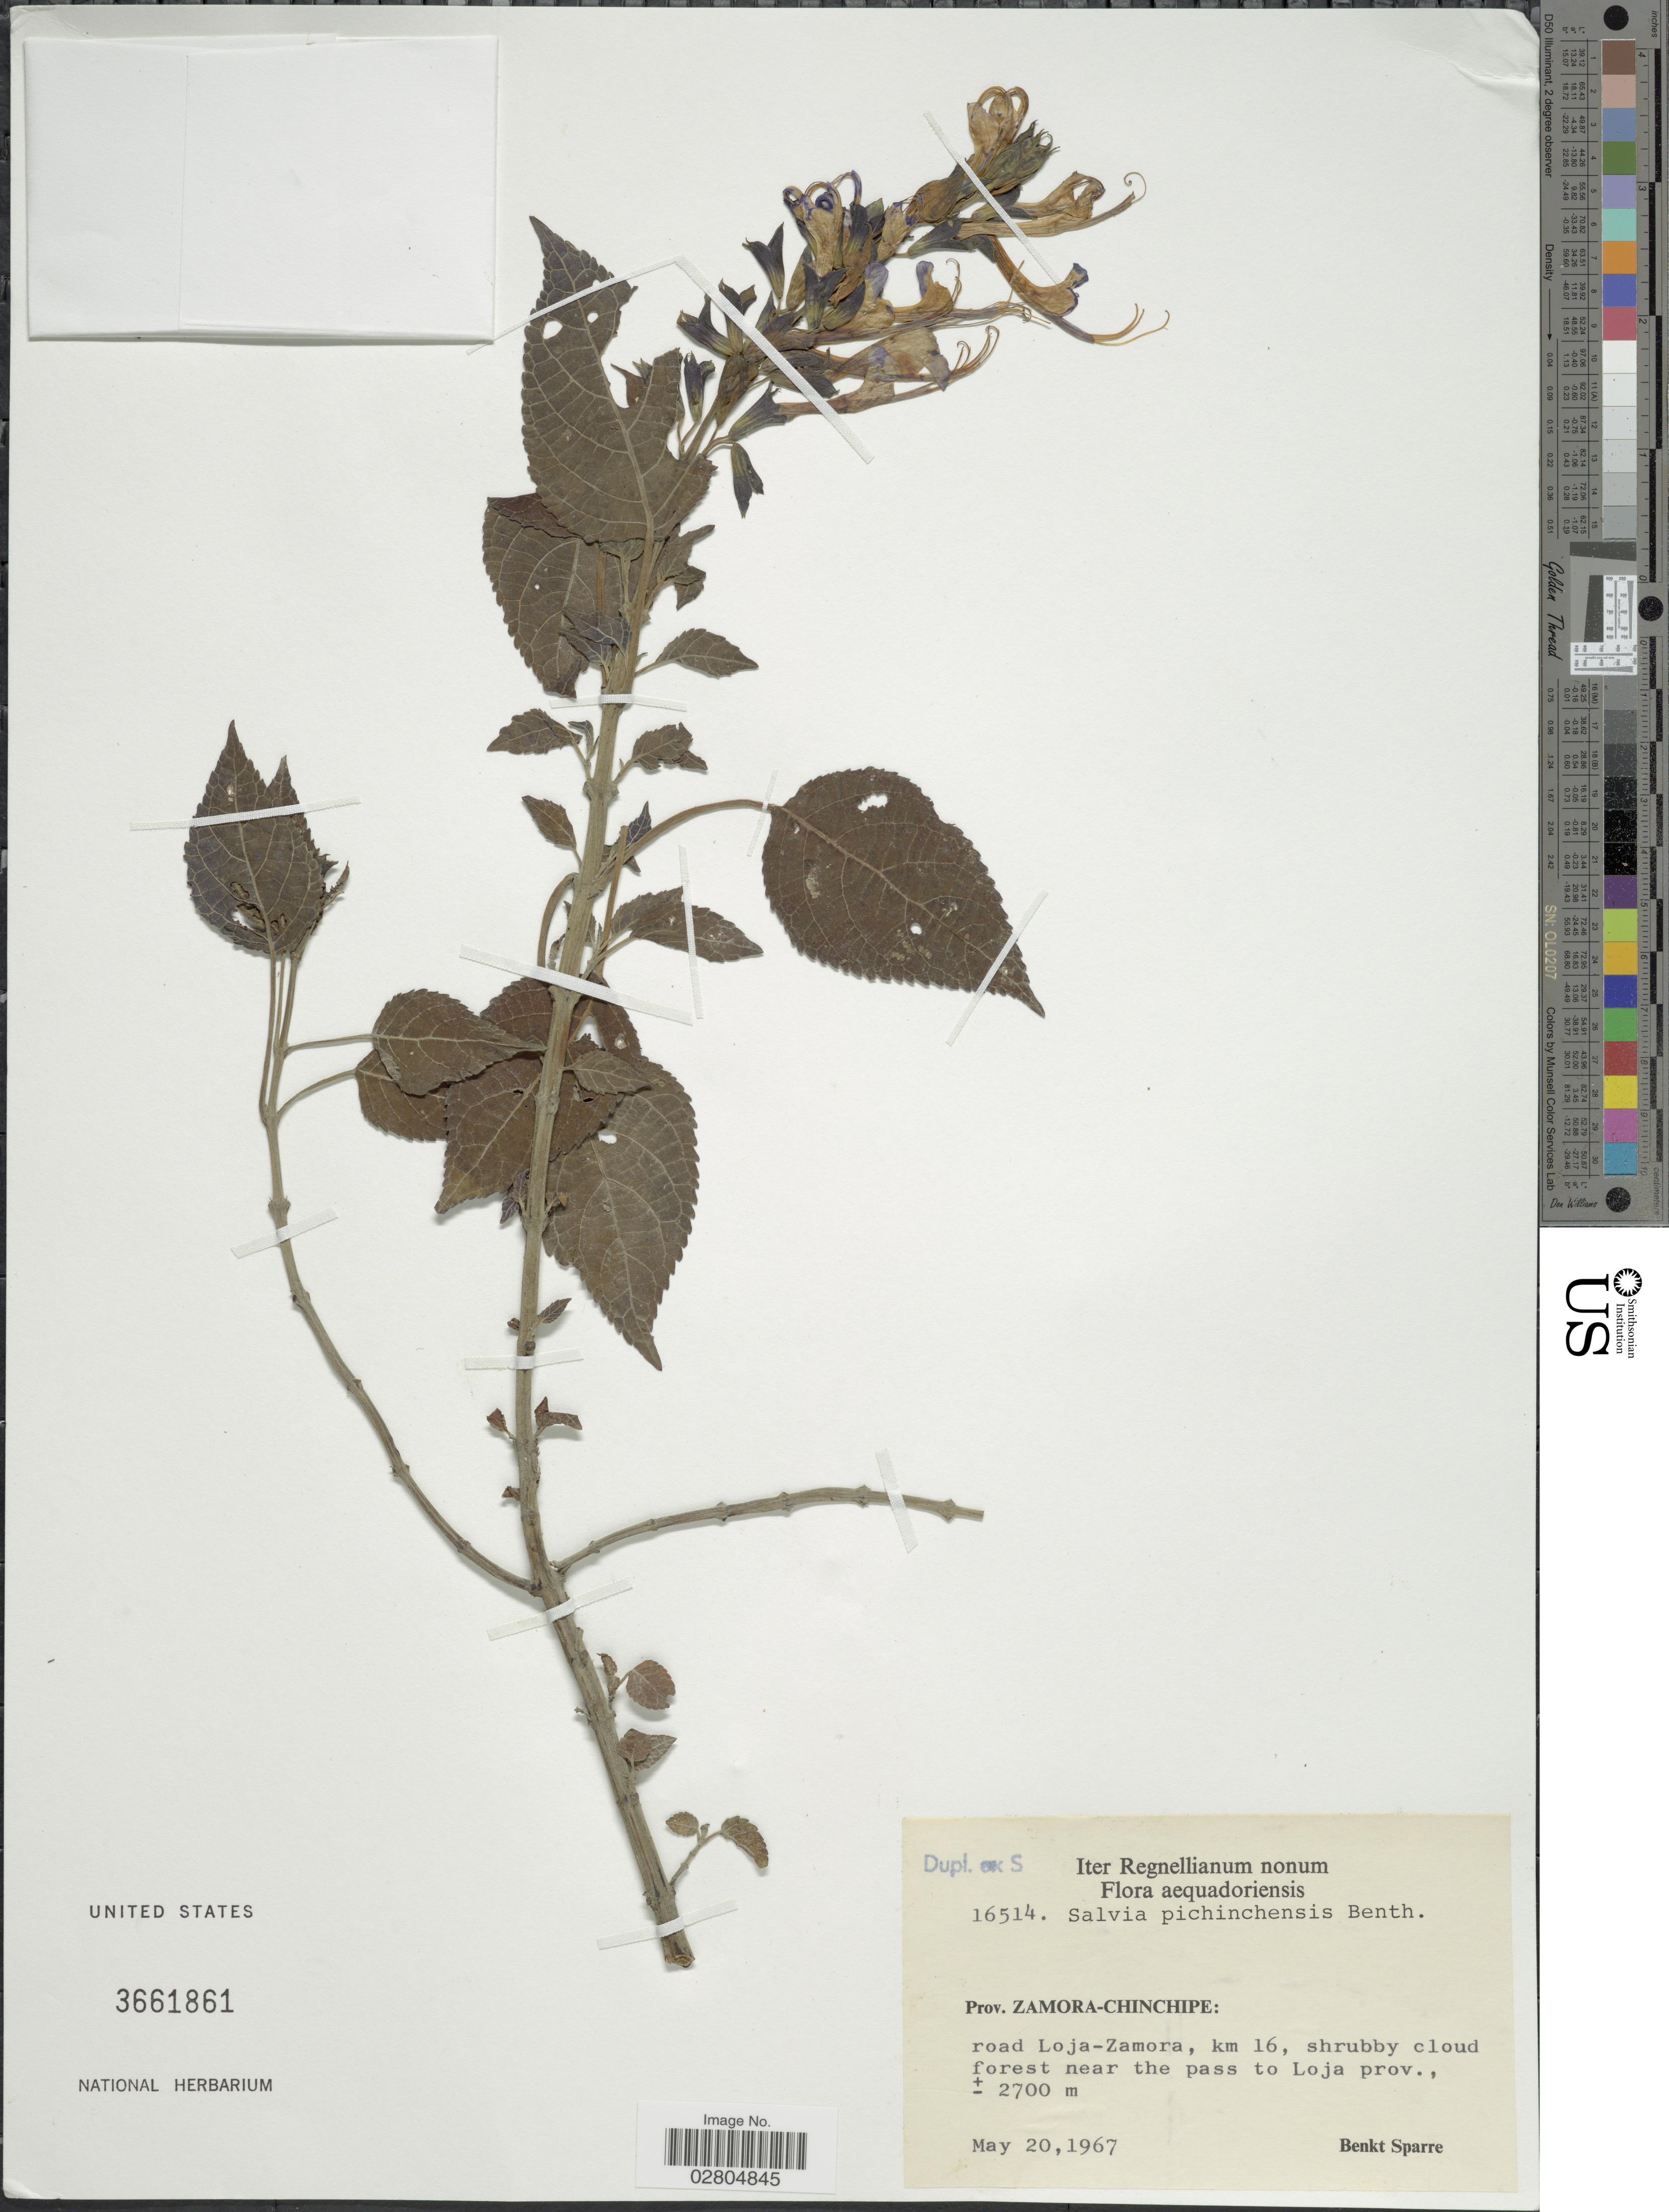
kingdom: Plantae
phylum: Tracheophyta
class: Magnoliopsida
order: Lamiales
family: Lamiaceae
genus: Salvia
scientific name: Salvia pichinchensis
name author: Benth.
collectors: B. Sparre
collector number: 16514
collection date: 1967-05-20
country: Ecuador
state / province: Zamora-Chinchipe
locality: Aequadoriensis. Road Loja-Zamora, km 16, shrubby cloud forest near the pass to Loja prov.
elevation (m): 2700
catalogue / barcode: US 3661861